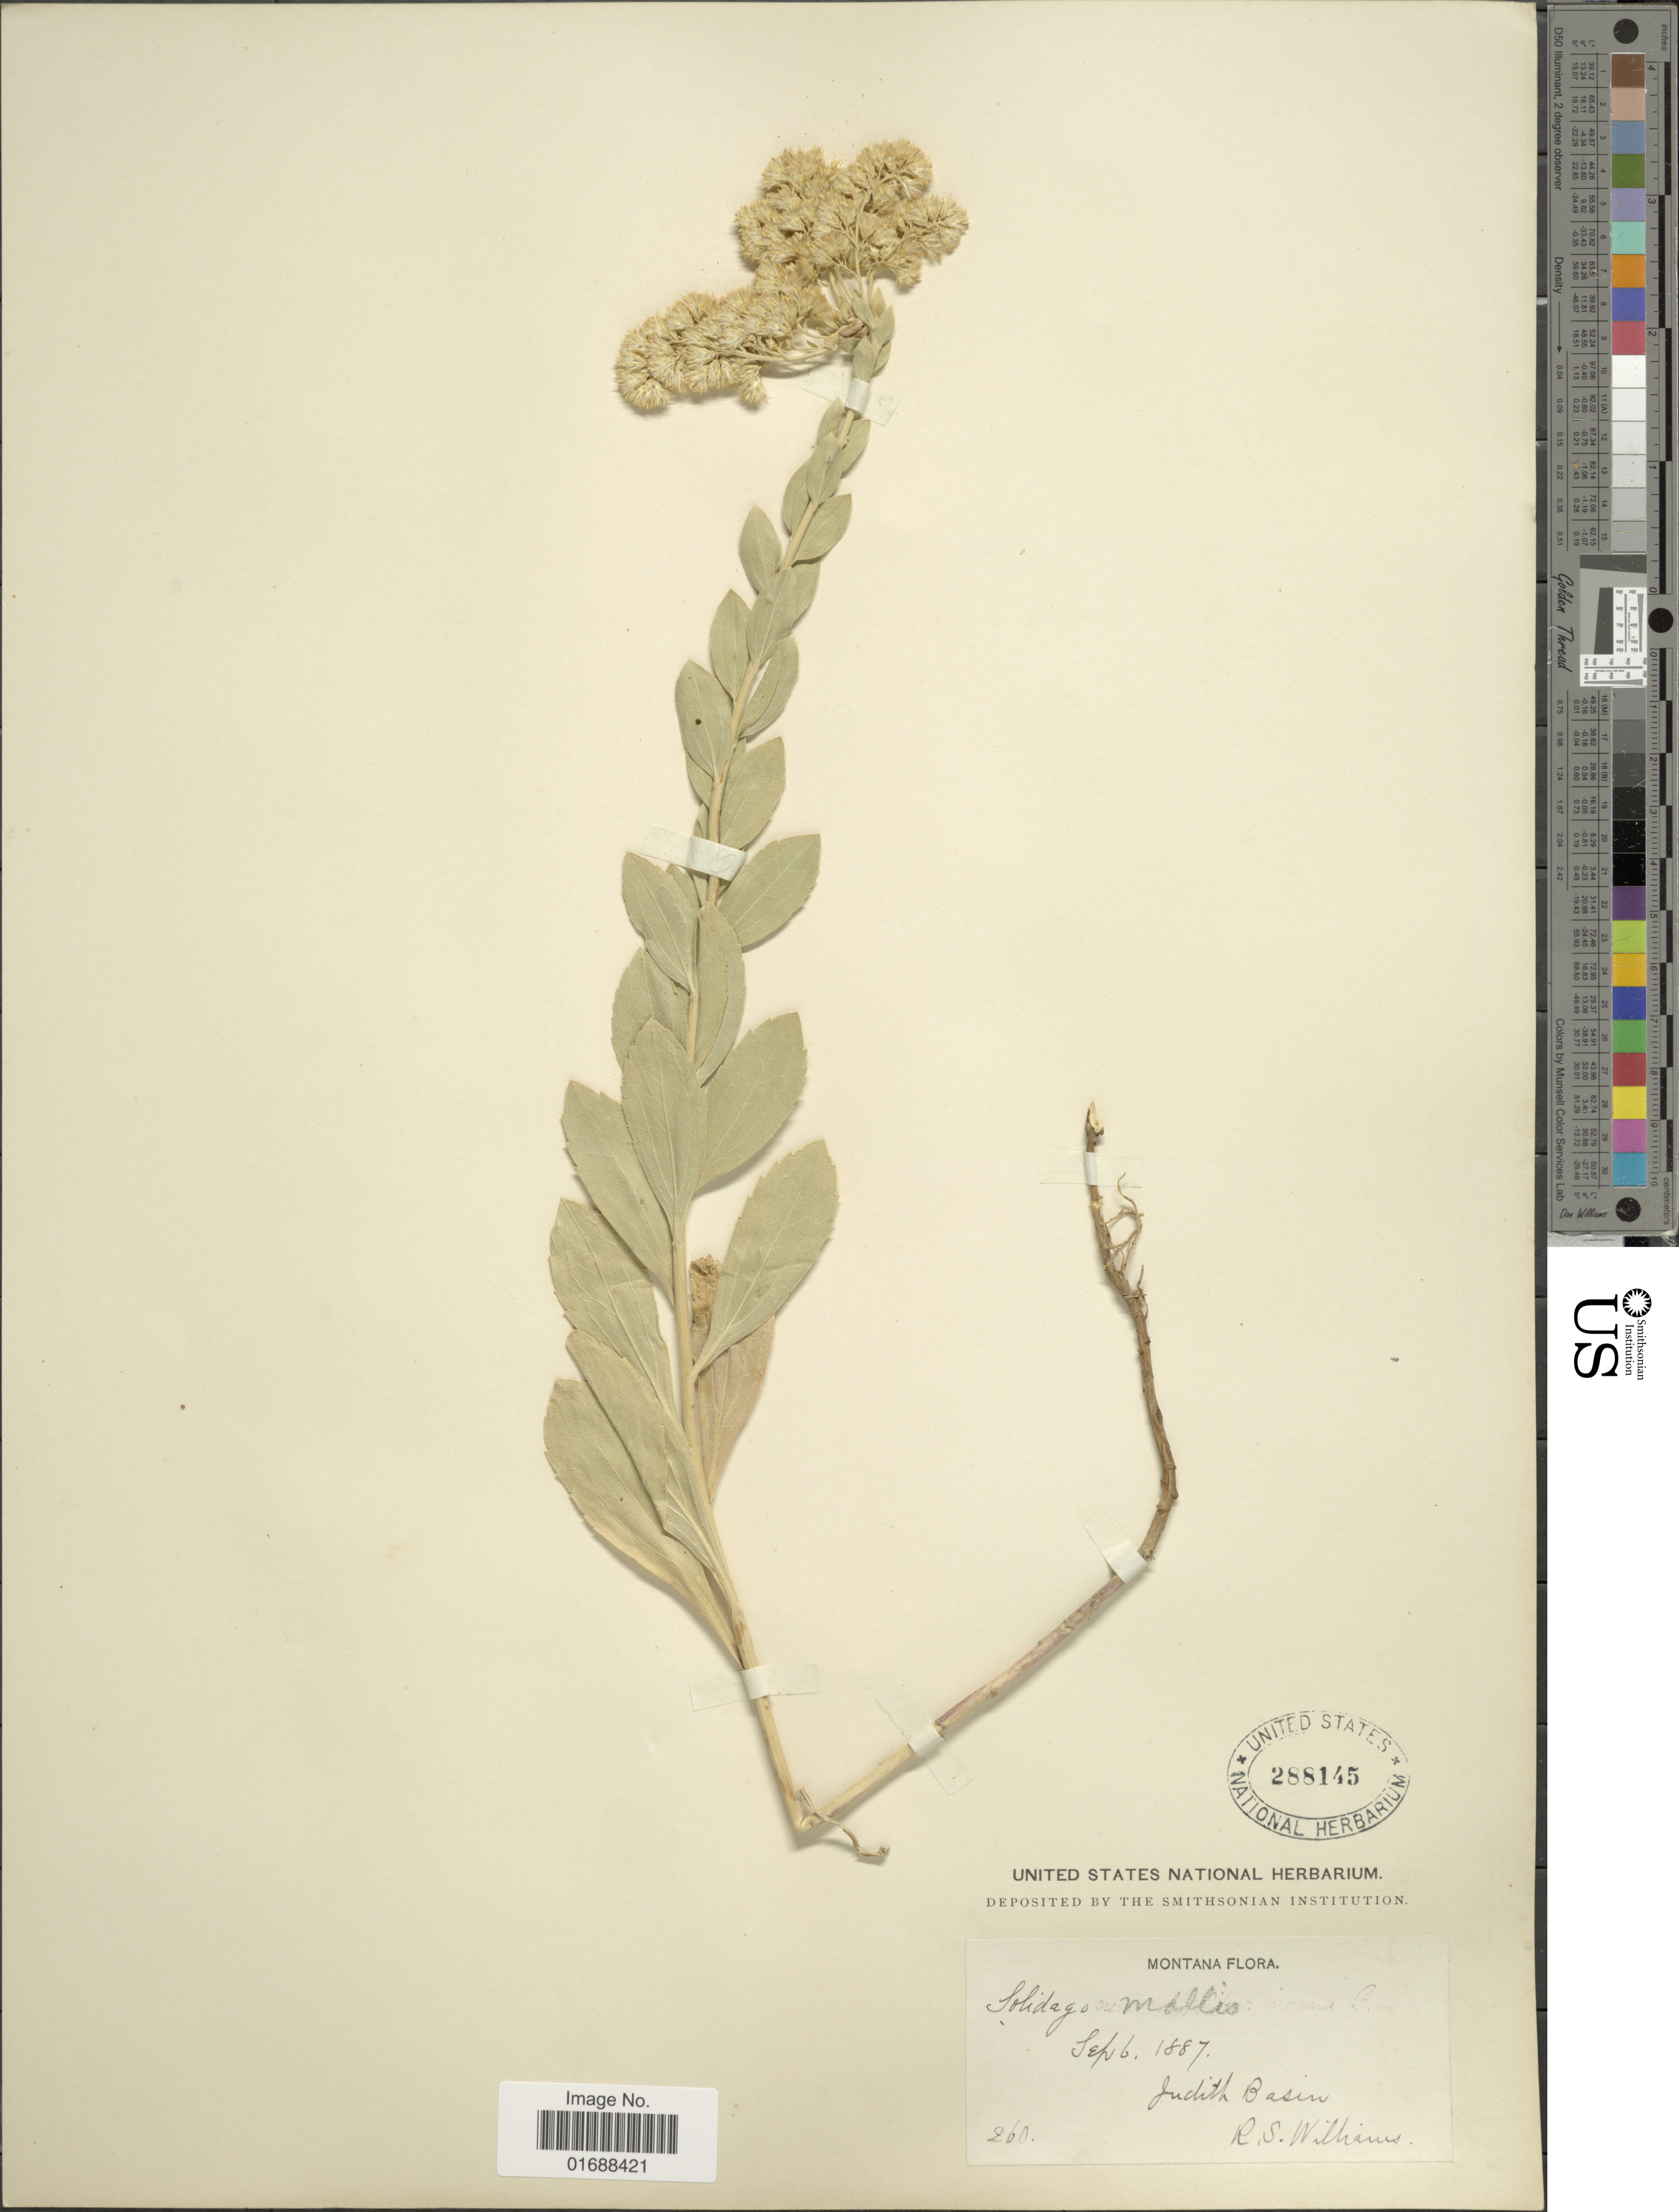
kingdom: Plantae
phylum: Tracheophyta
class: Magnoliopsida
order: Asterales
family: Asteraceae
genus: Solidago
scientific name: Solidago mollis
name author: Bartl.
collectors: R. S. Williams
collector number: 260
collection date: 1887-09-06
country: United States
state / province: Montana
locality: Judith Basin, Montana.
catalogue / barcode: US 288145